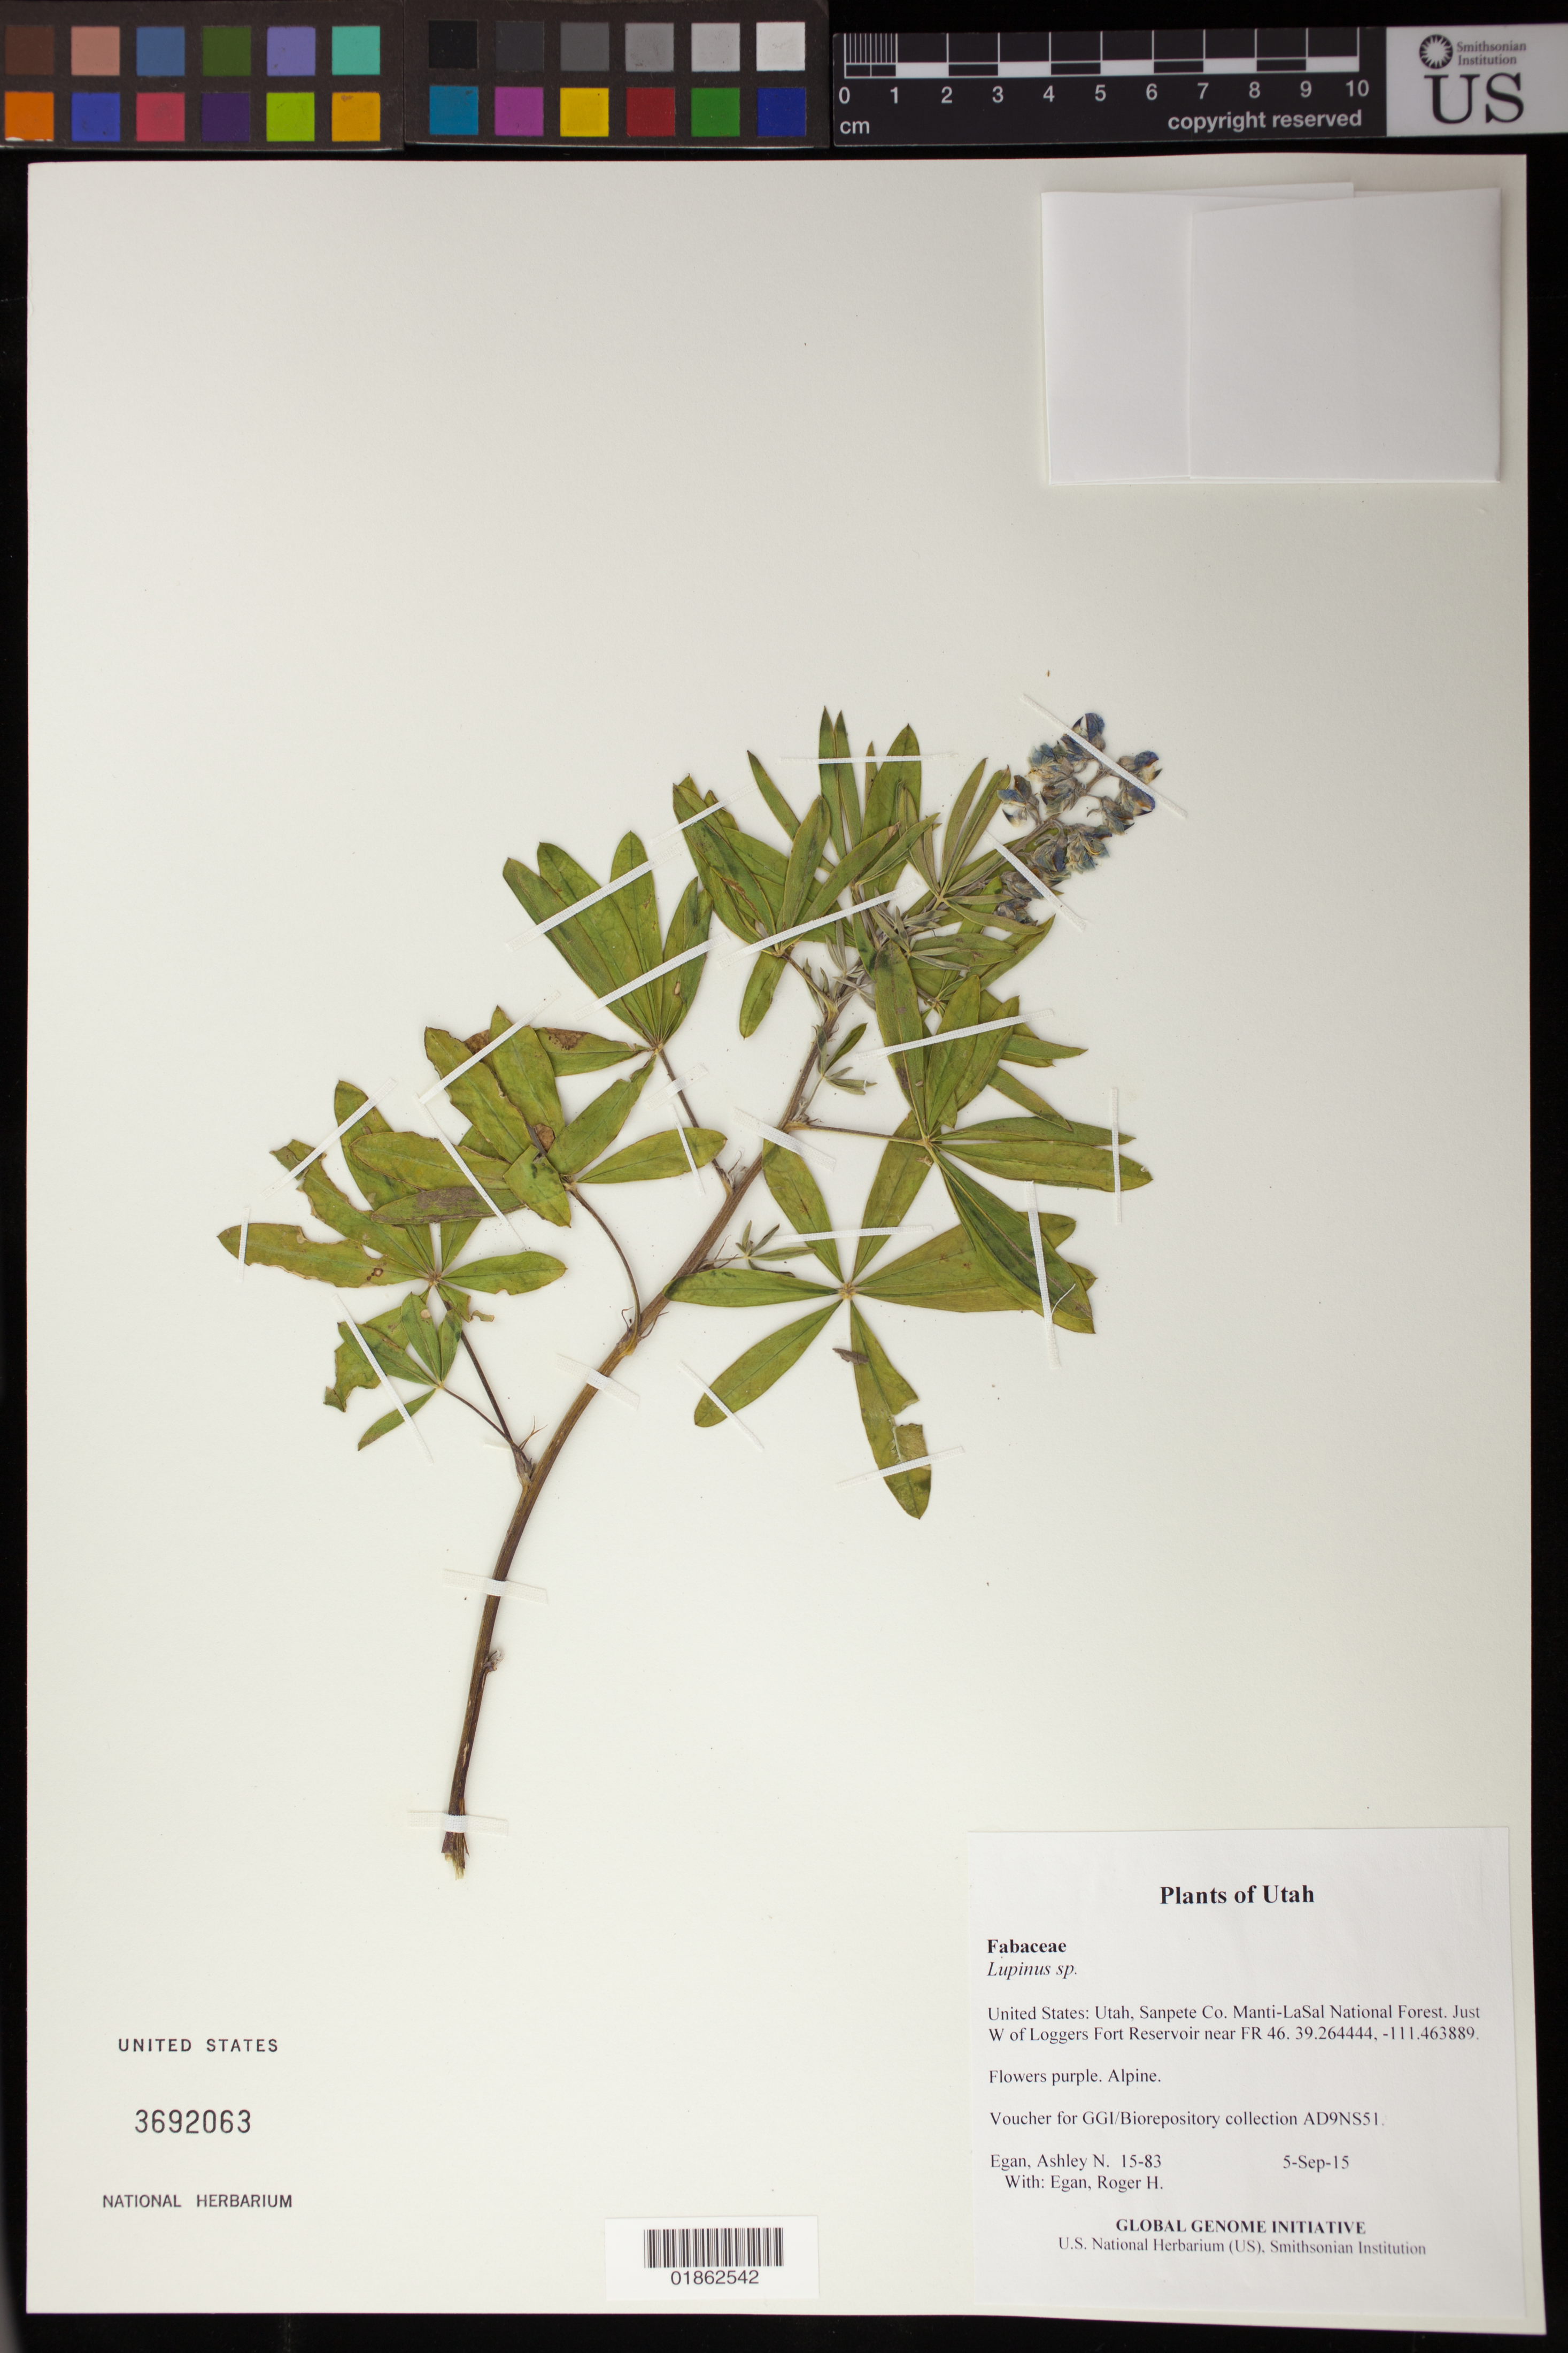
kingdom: Plantae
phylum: Tracheophyta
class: Magnoliopsida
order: Fabales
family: Fabaceae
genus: Lupinus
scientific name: Lupinus sp.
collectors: A. N. Egan & R. H. Egan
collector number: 15-83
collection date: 2015-09-05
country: United States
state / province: Utah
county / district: Sanpete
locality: Manti-LaSal National Forest. Just W of Loggers Fort Reservoir near FR 46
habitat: Alpine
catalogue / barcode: US 3692063